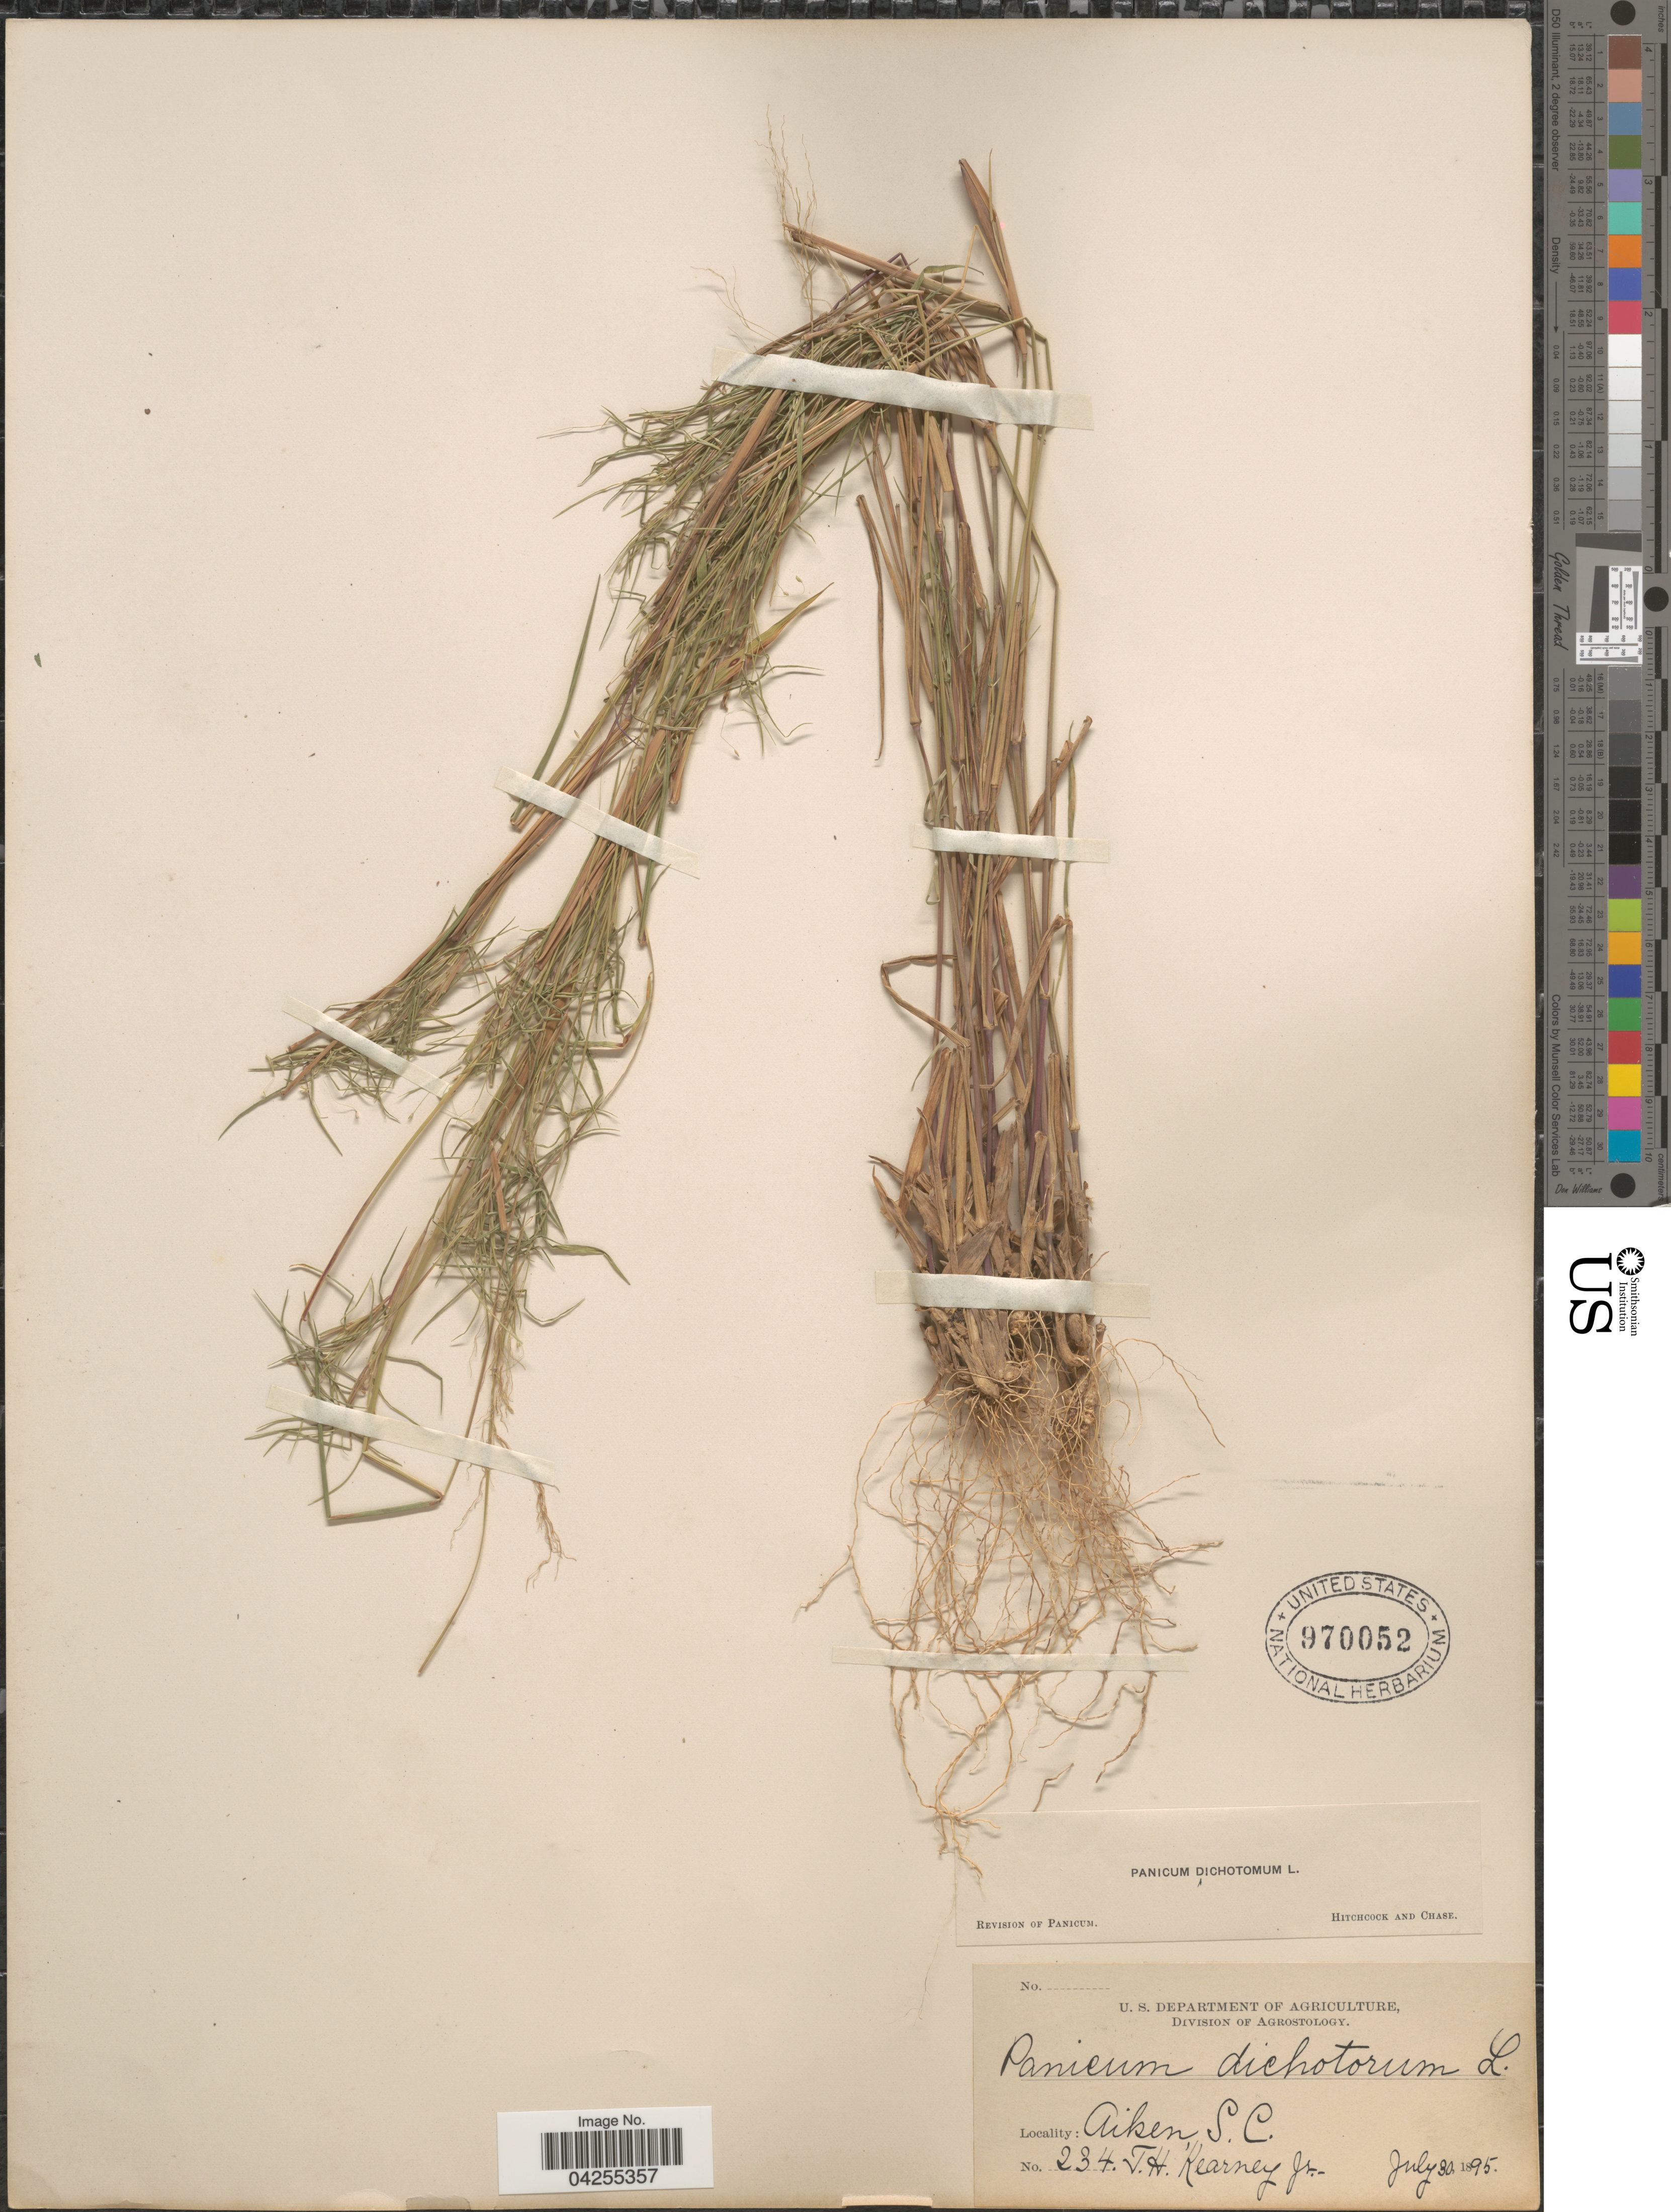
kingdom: Plantae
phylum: Tracheophyta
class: Liliopsida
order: Poales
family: Poaceae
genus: Dichanthelium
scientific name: Dichanthelium dichotomum var. dichotomum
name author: (L.) Gould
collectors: T. H. Kearney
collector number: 234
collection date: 1895-07-30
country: United States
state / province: South Carolina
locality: Aiken.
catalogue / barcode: US 970052